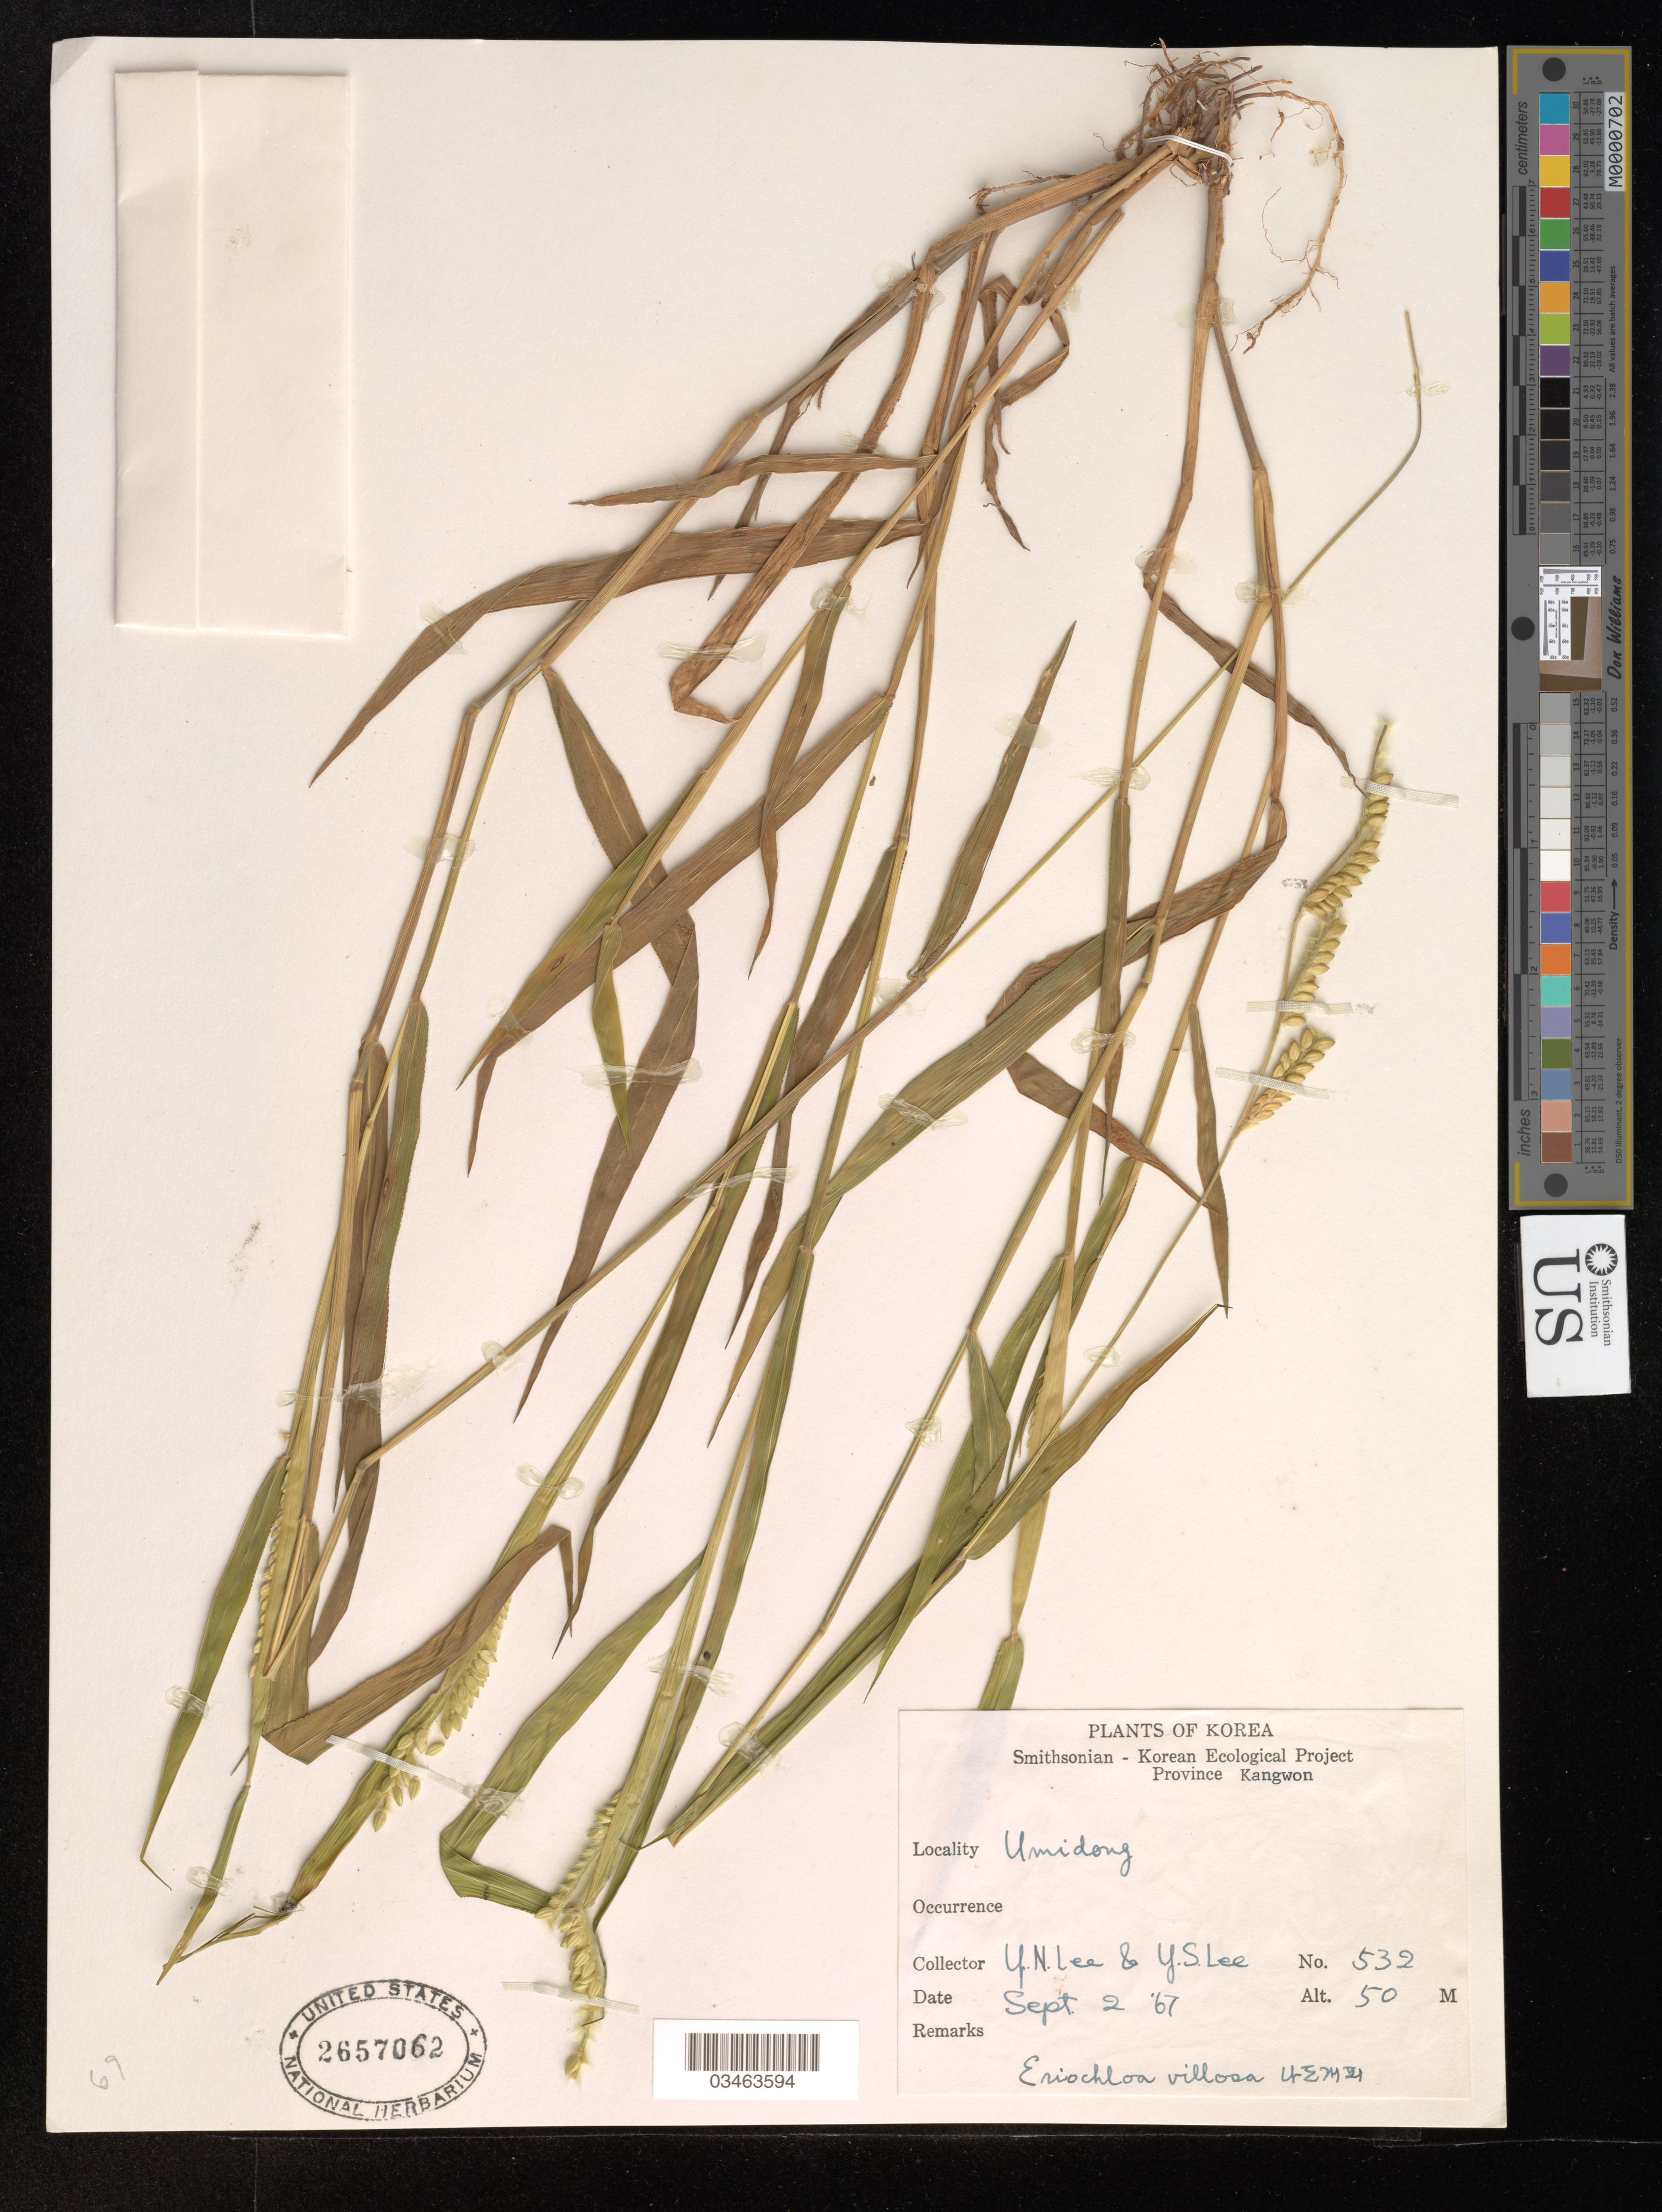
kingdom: Plantae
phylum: Tracheophyta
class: Liliopsida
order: Poales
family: Poaceae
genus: Eriochloa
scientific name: Eriochloa villosa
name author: (Thunb.) Kunth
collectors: Y. N. Lee & Y. S. Lee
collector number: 532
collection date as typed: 2 9 67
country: North Korea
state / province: Kangwon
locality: Umidong.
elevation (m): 50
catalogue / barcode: US 2657062